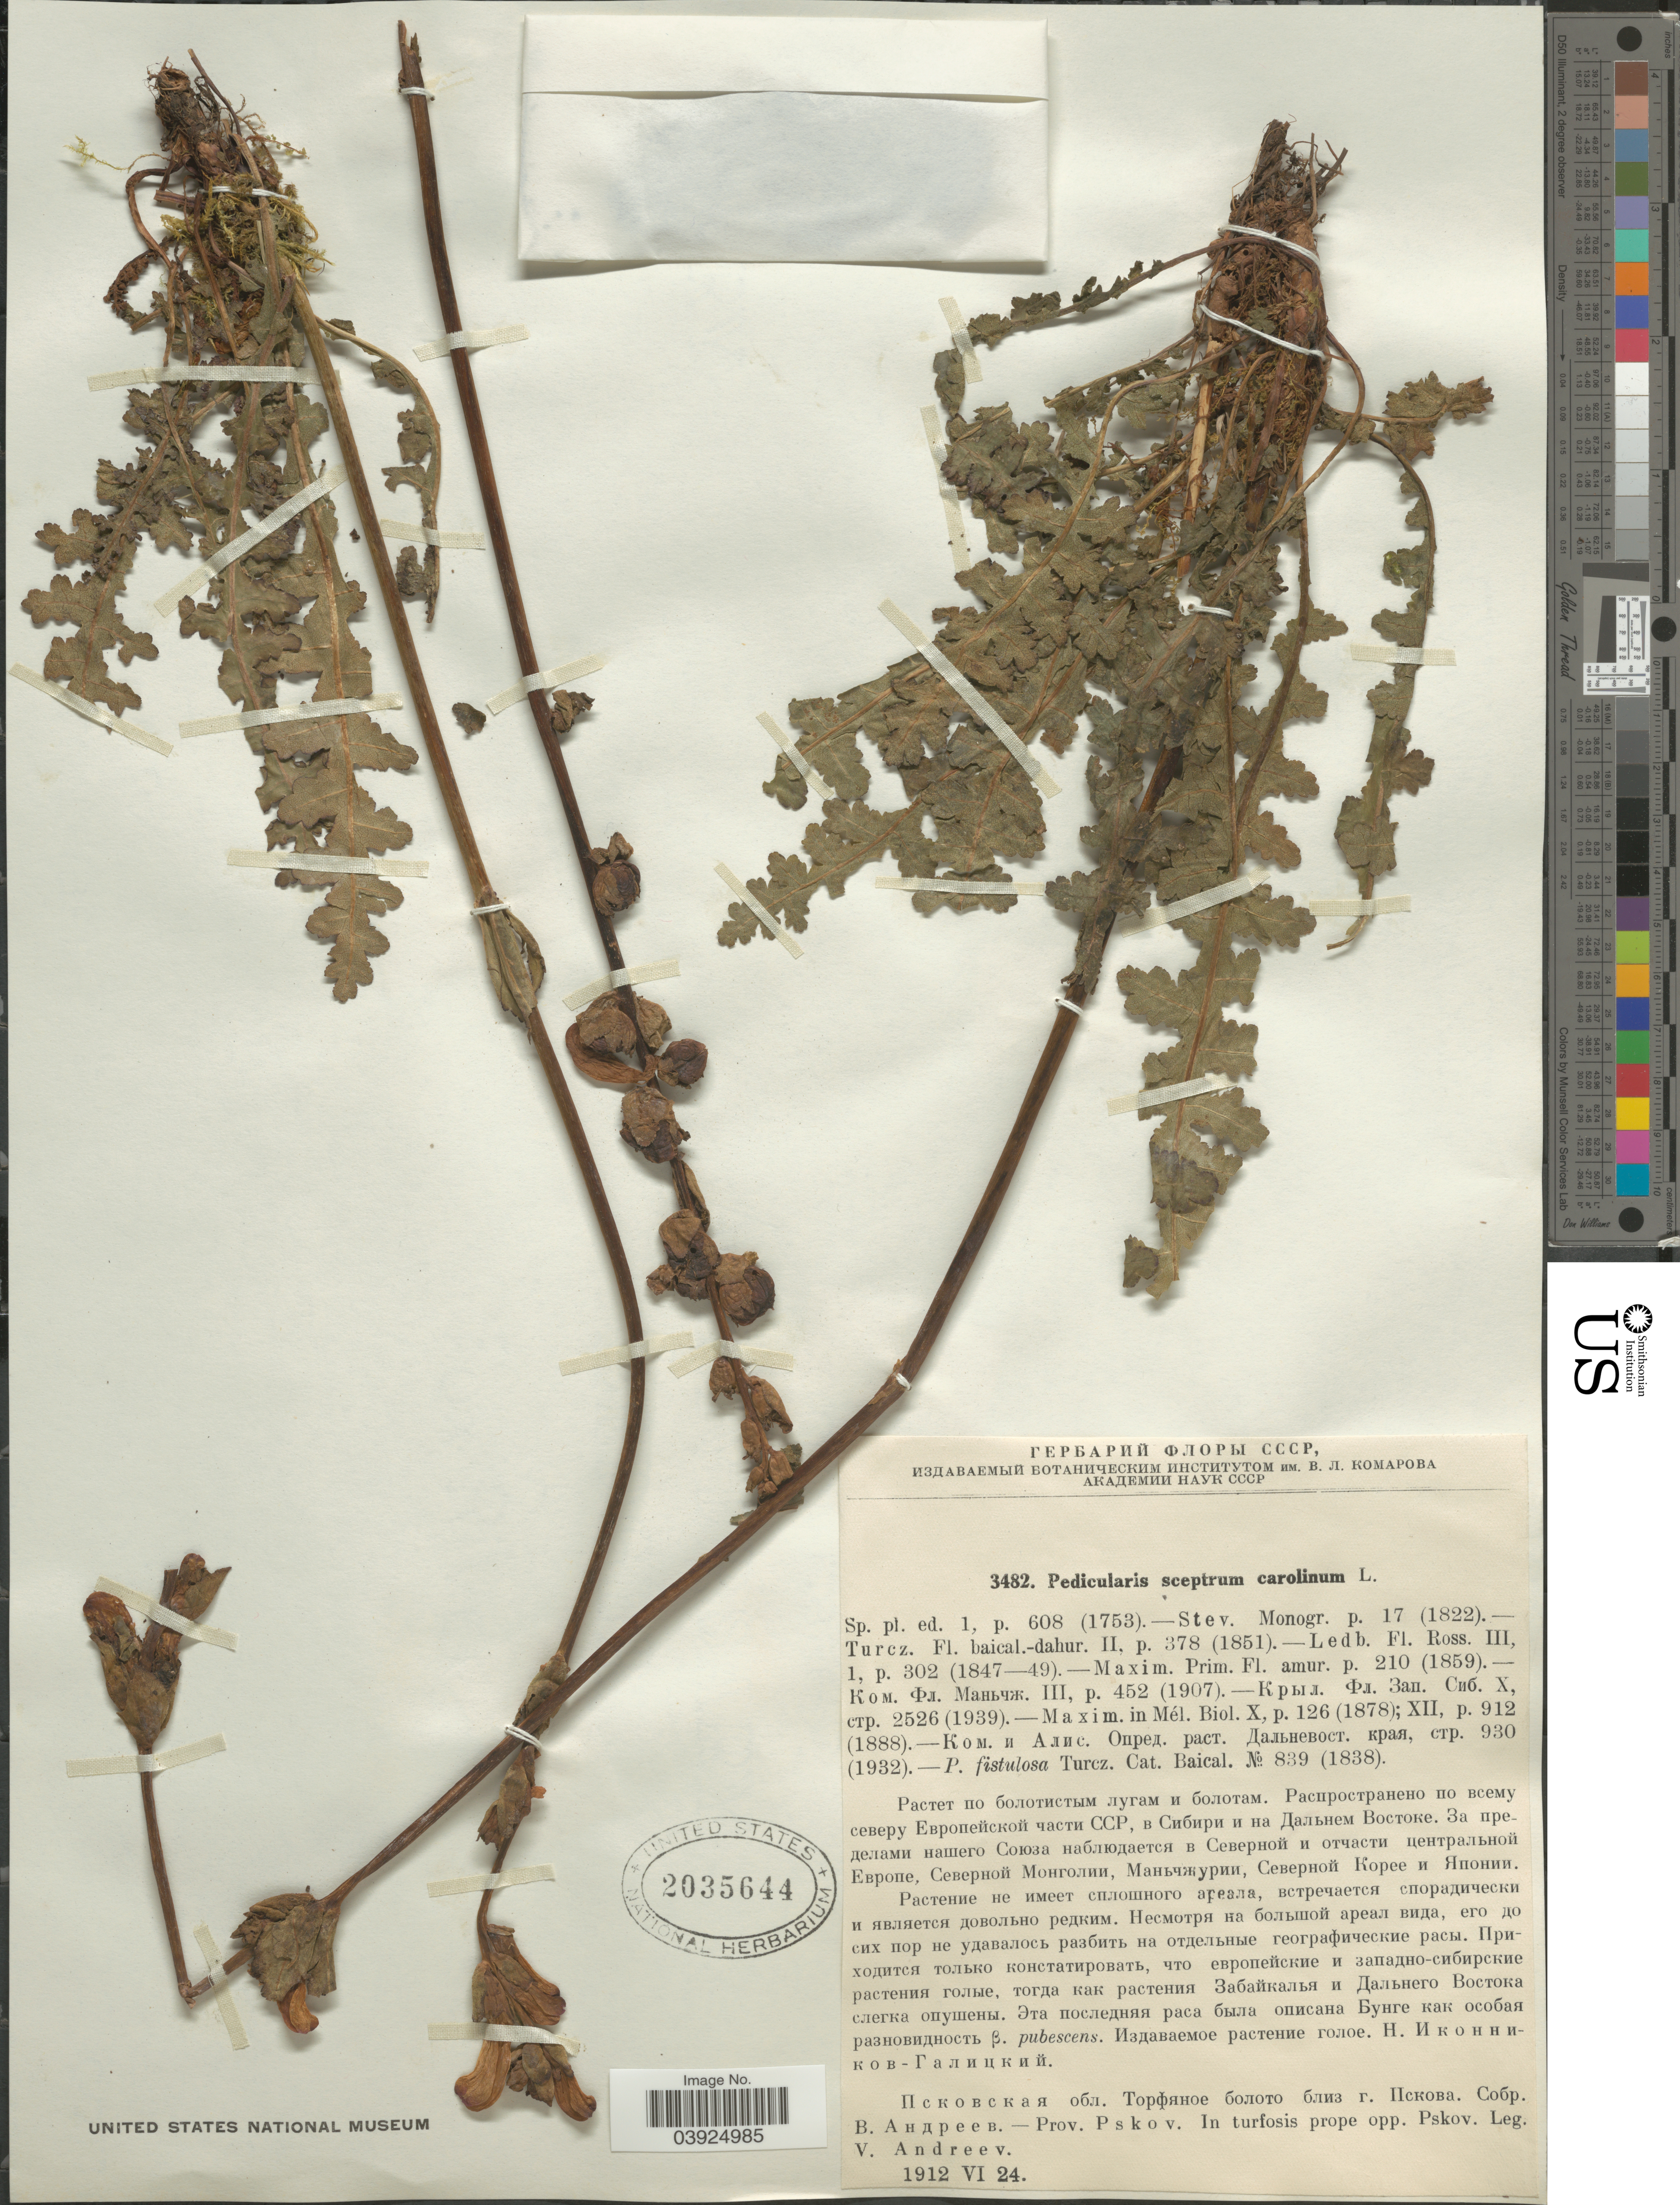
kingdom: Plantae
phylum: Tracheophyta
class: Magnoliopsida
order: Lamiales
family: Orobanchaceae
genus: Pedicularis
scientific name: Pedicularis sceptrum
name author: Schrank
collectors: V. Andreev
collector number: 3482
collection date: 1912-06-24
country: Russian Federation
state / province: Pskov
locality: In turfosis prope opp. Pskov.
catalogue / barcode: US 2035644